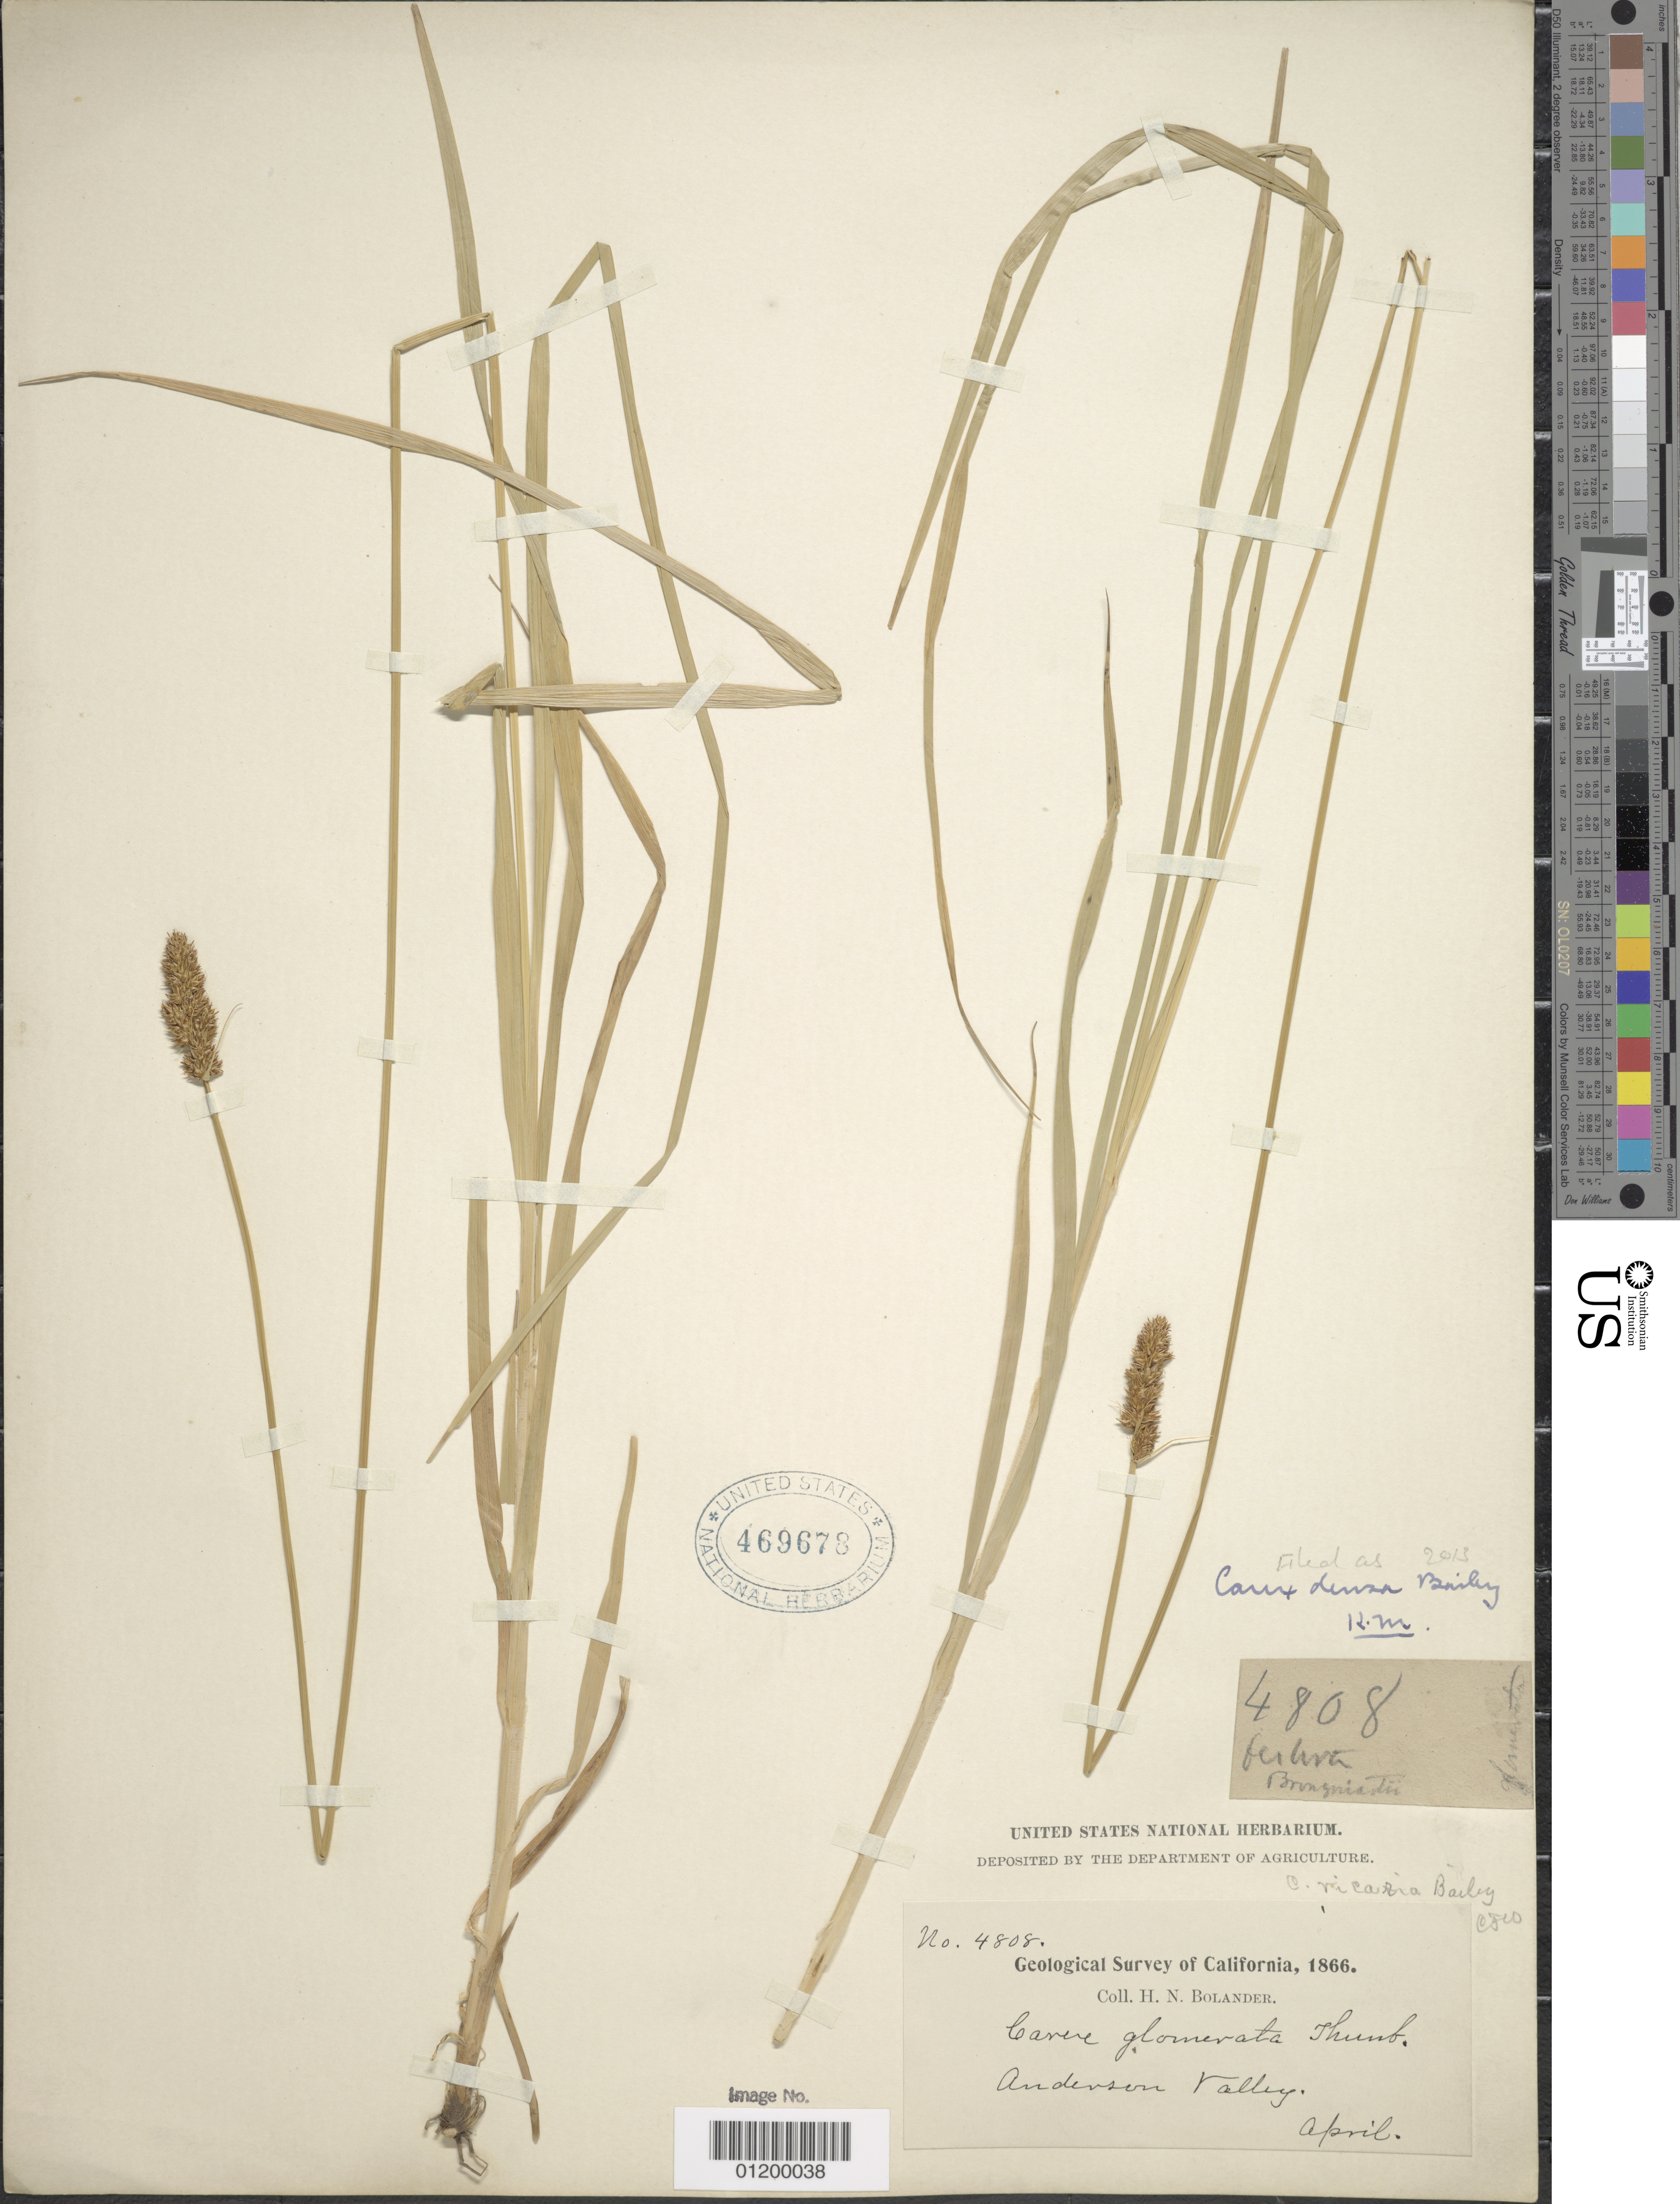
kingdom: Plantae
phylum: Tracheophyta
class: Liliopsida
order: Poales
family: Cyperaceae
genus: Carex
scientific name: Carex densa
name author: (L.H. Bailey) L.H. Bailey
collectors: H. Bolander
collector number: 4808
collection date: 1866-04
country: United States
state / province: California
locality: Anderson Valley.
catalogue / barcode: US 469678